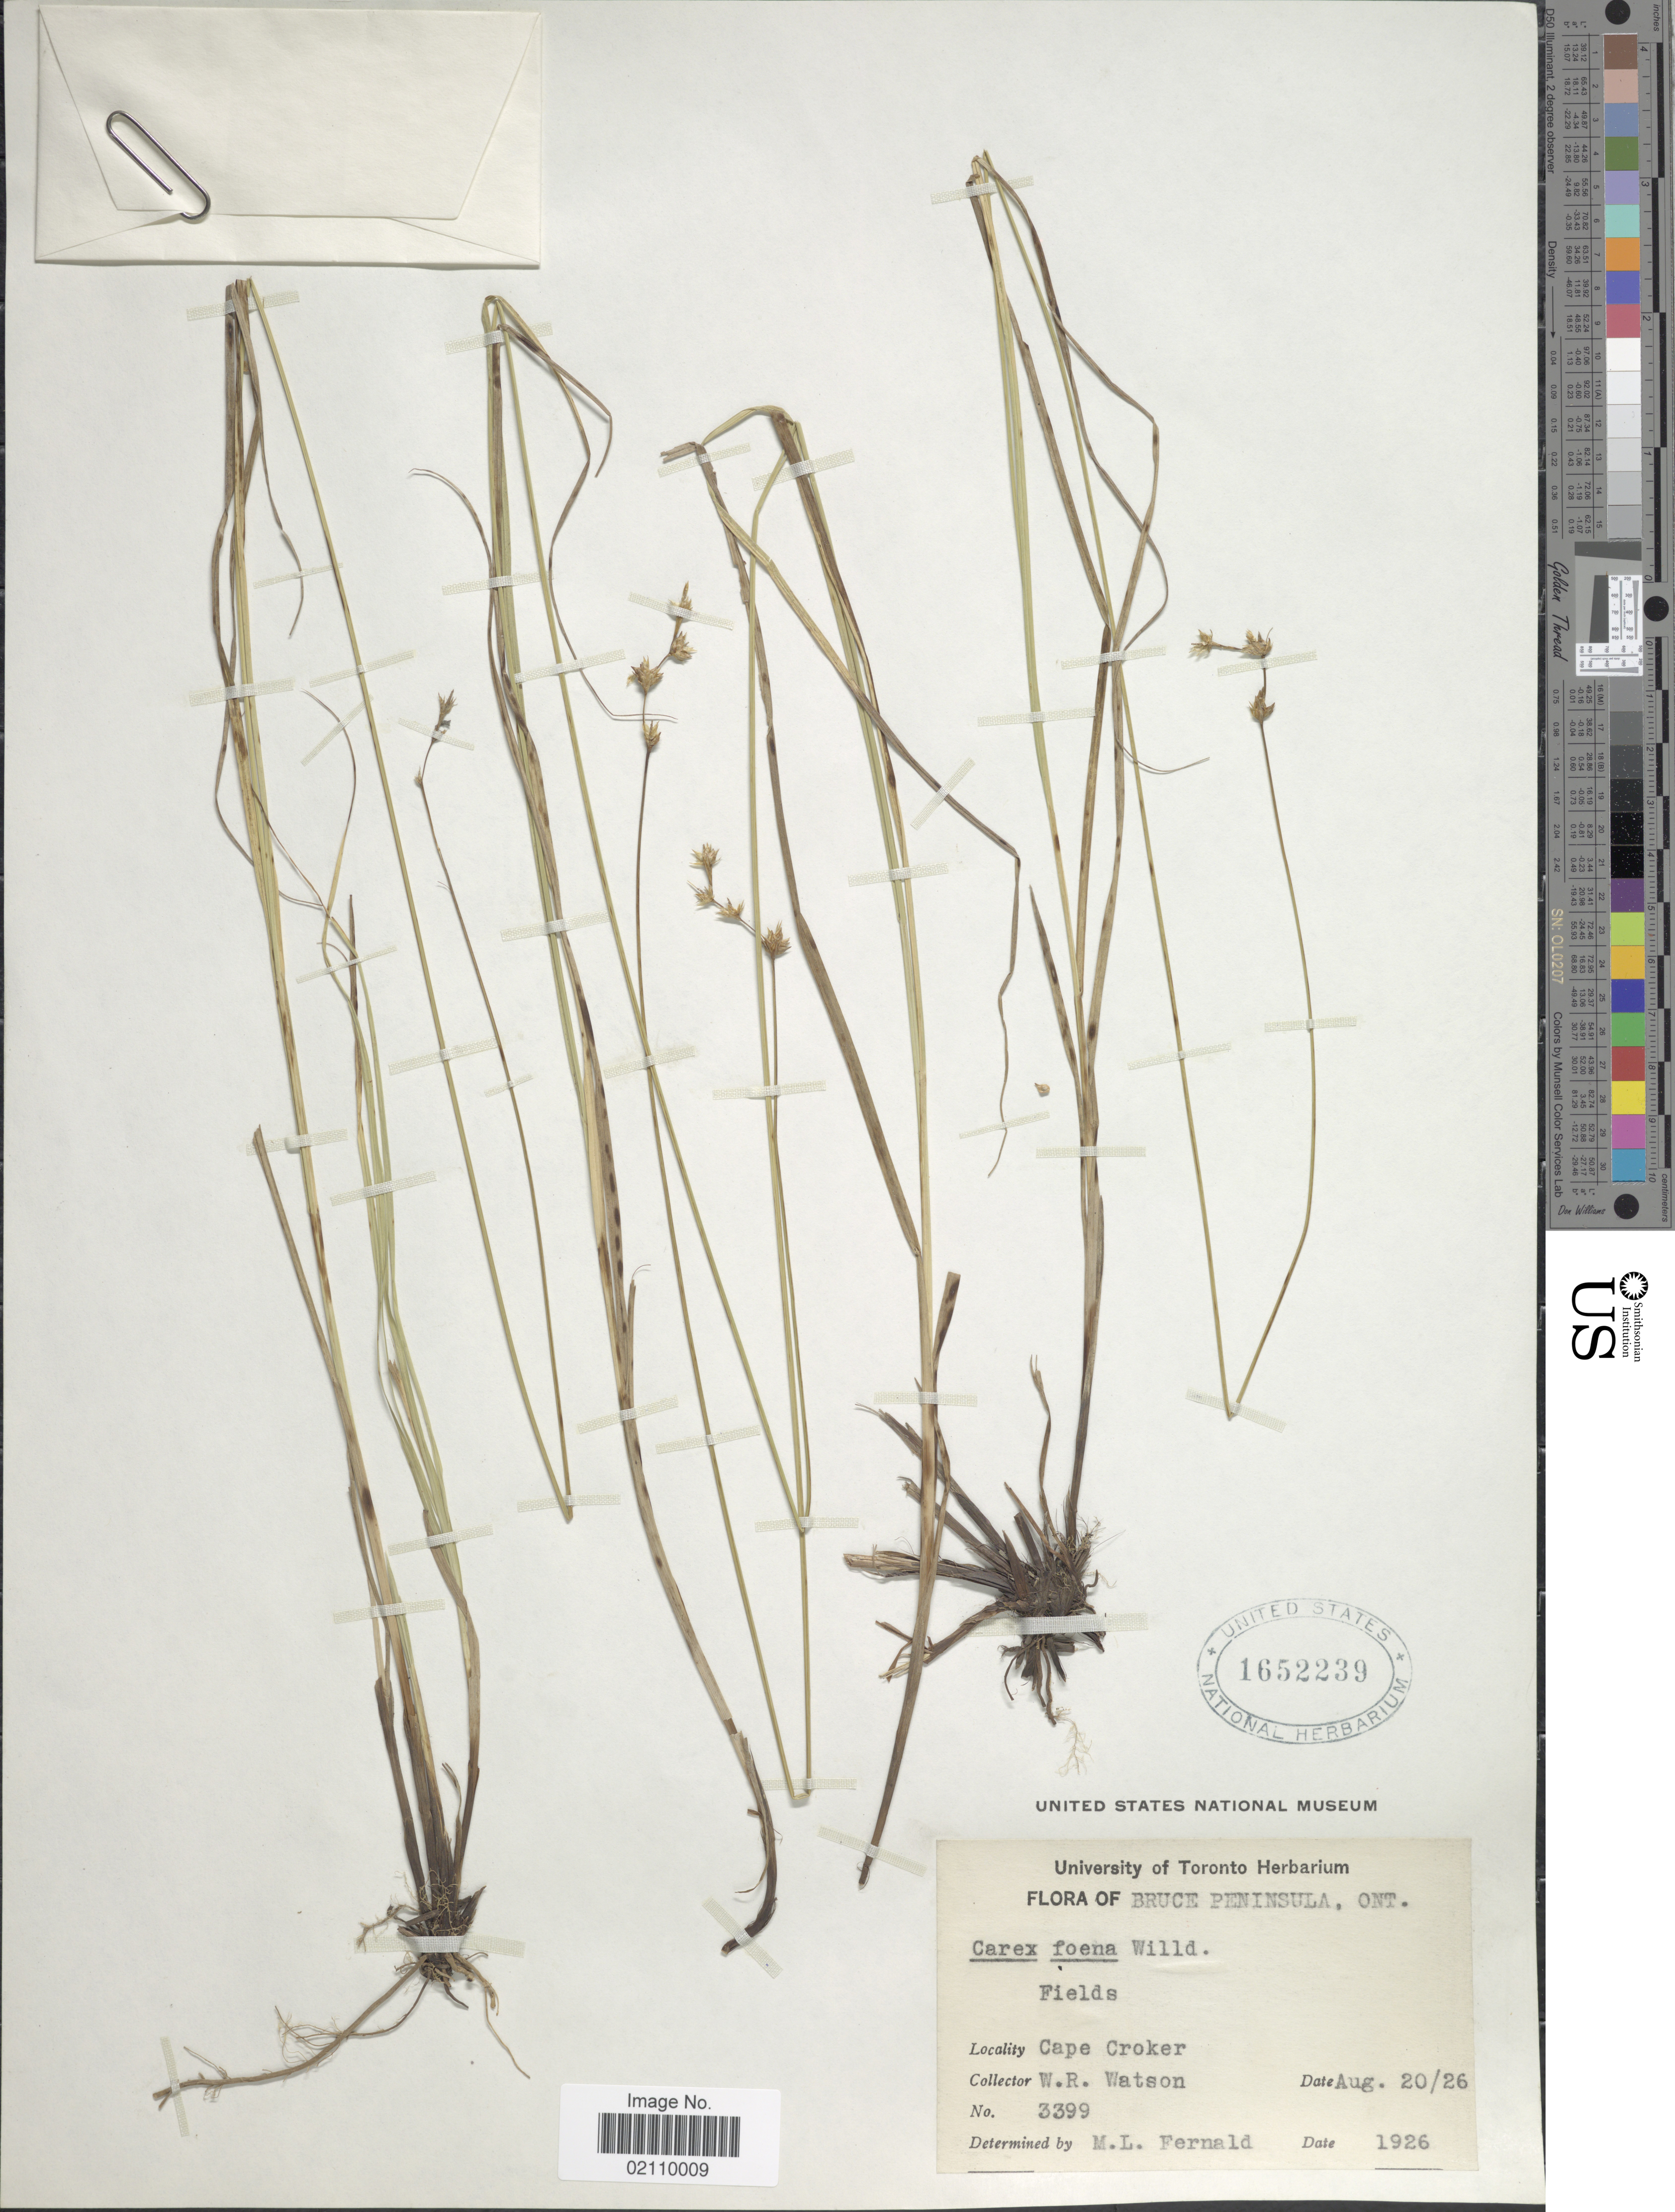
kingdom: Plantae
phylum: Tracheophyta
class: Liliopsida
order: Poales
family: Cyperaceae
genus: Carex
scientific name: Carex foenea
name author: Willd.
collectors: W. R. Watson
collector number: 3399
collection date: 1926-08-20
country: Canada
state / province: Ontario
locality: Bruce Peninsula, Ont. Cape Croker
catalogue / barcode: US 1652239